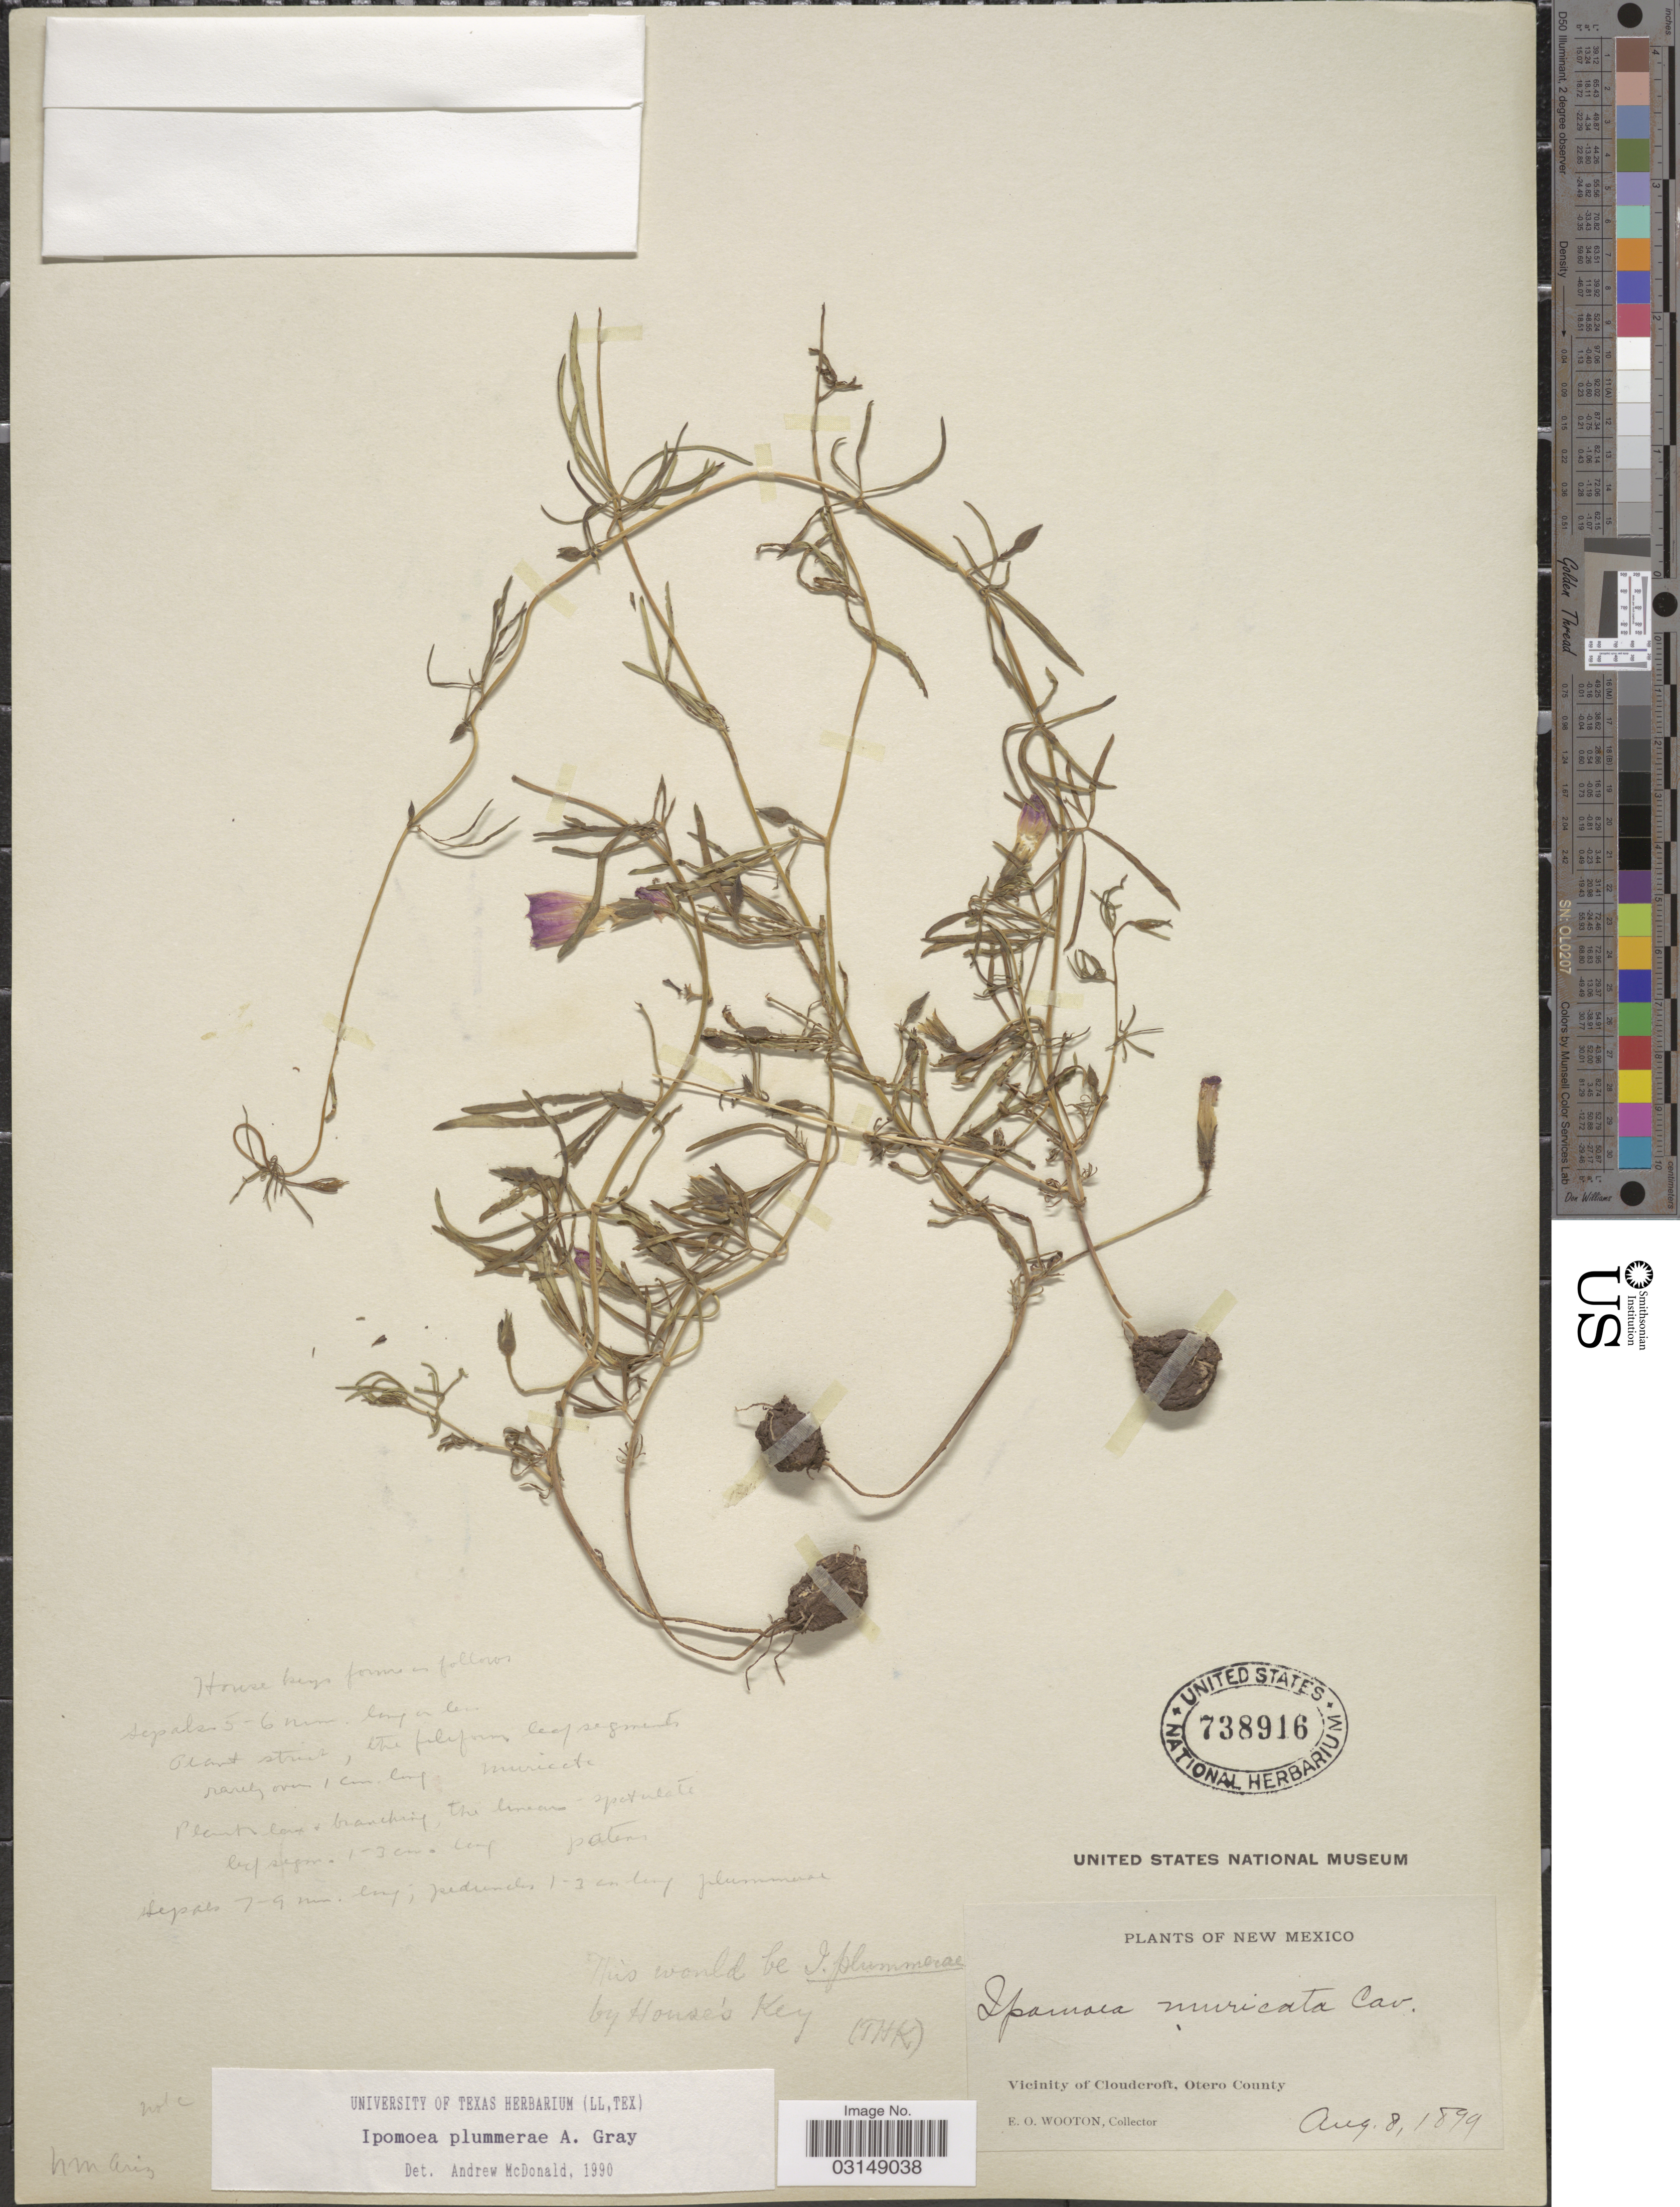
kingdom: Plantae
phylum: Tracheophyta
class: Magnoliopsida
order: Solanales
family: Convolvulaceae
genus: Ipomoea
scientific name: Ipomoea plummerae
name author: A. Gray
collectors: E. O. Wooton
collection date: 1899-08-08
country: United States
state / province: New Mexico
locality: Vicinity of Cloudcroft, Otero County.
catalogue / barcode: US 738916